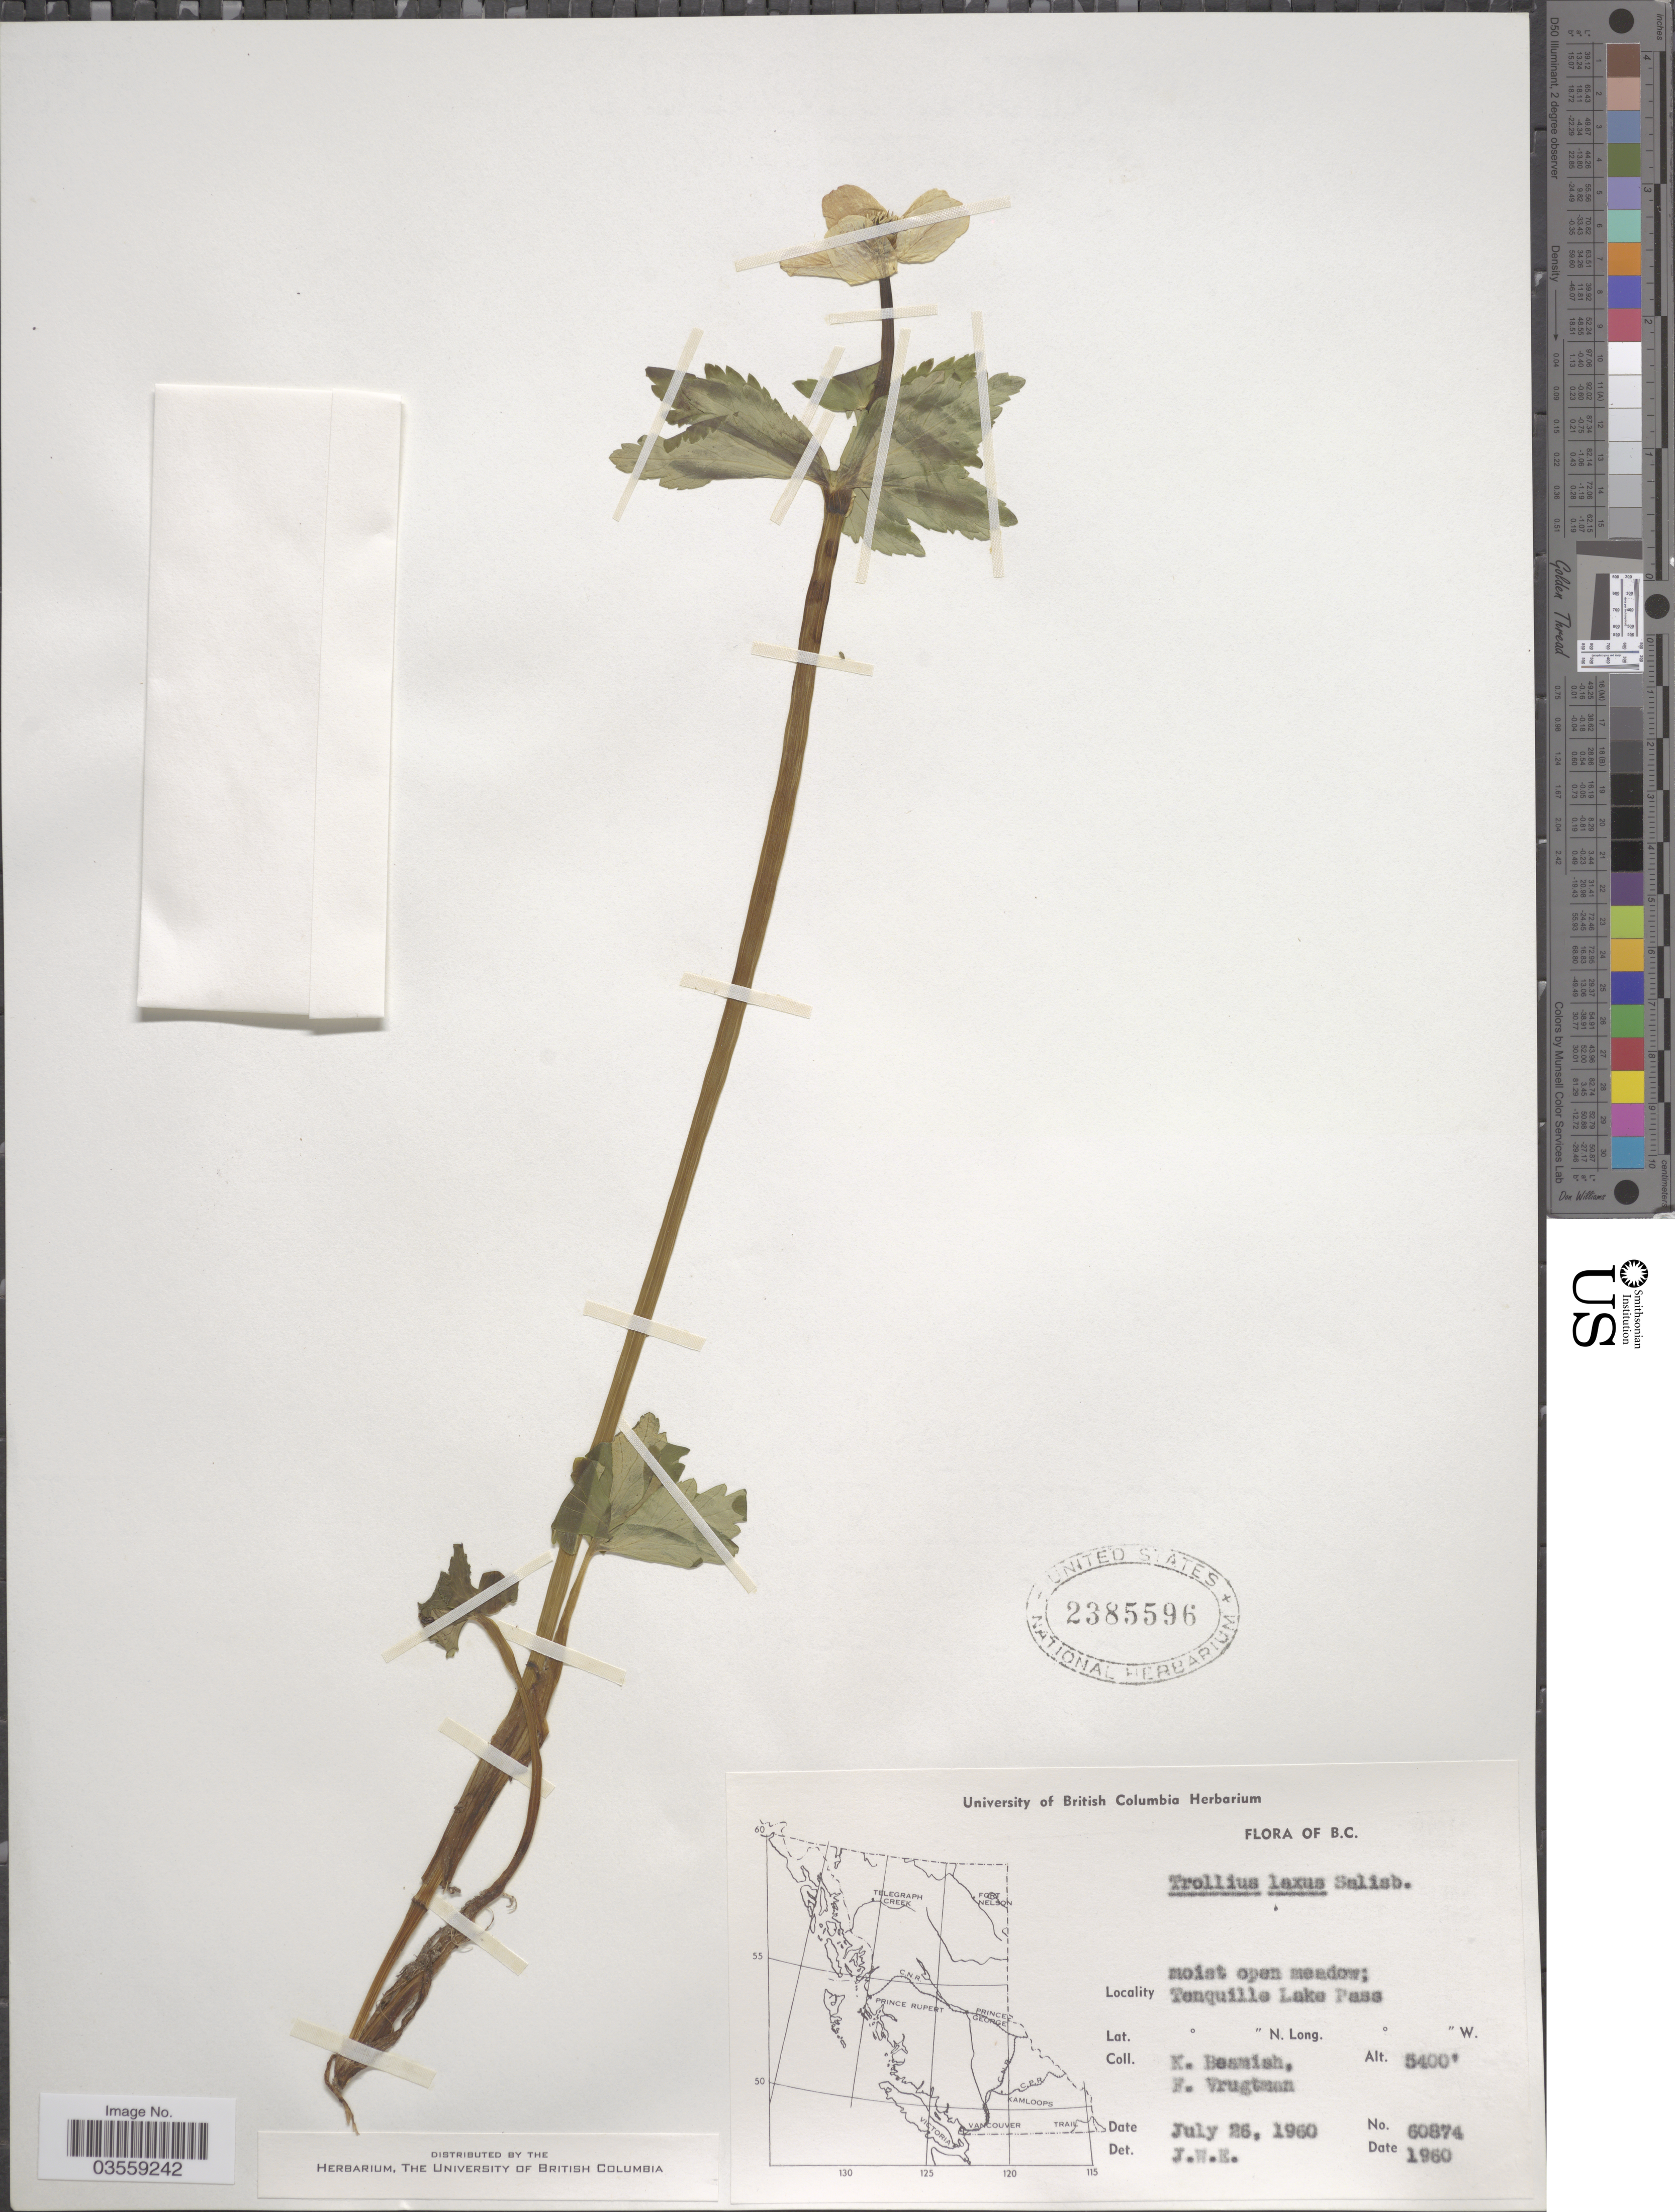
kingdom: Plantae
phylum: Tracheophyta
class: Magnoliopsida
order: Ranunculales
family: Ranunculaceae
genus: Trollius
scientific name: Trollius laxus var. albiflorus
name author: A. Gray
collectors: K. Beamish & F. Vrugtman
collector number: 60874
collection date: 1960-07-26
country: Canada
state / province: British Columbia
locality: Tenquille Lake Pass.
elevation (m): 1646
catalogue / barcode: US 2385596